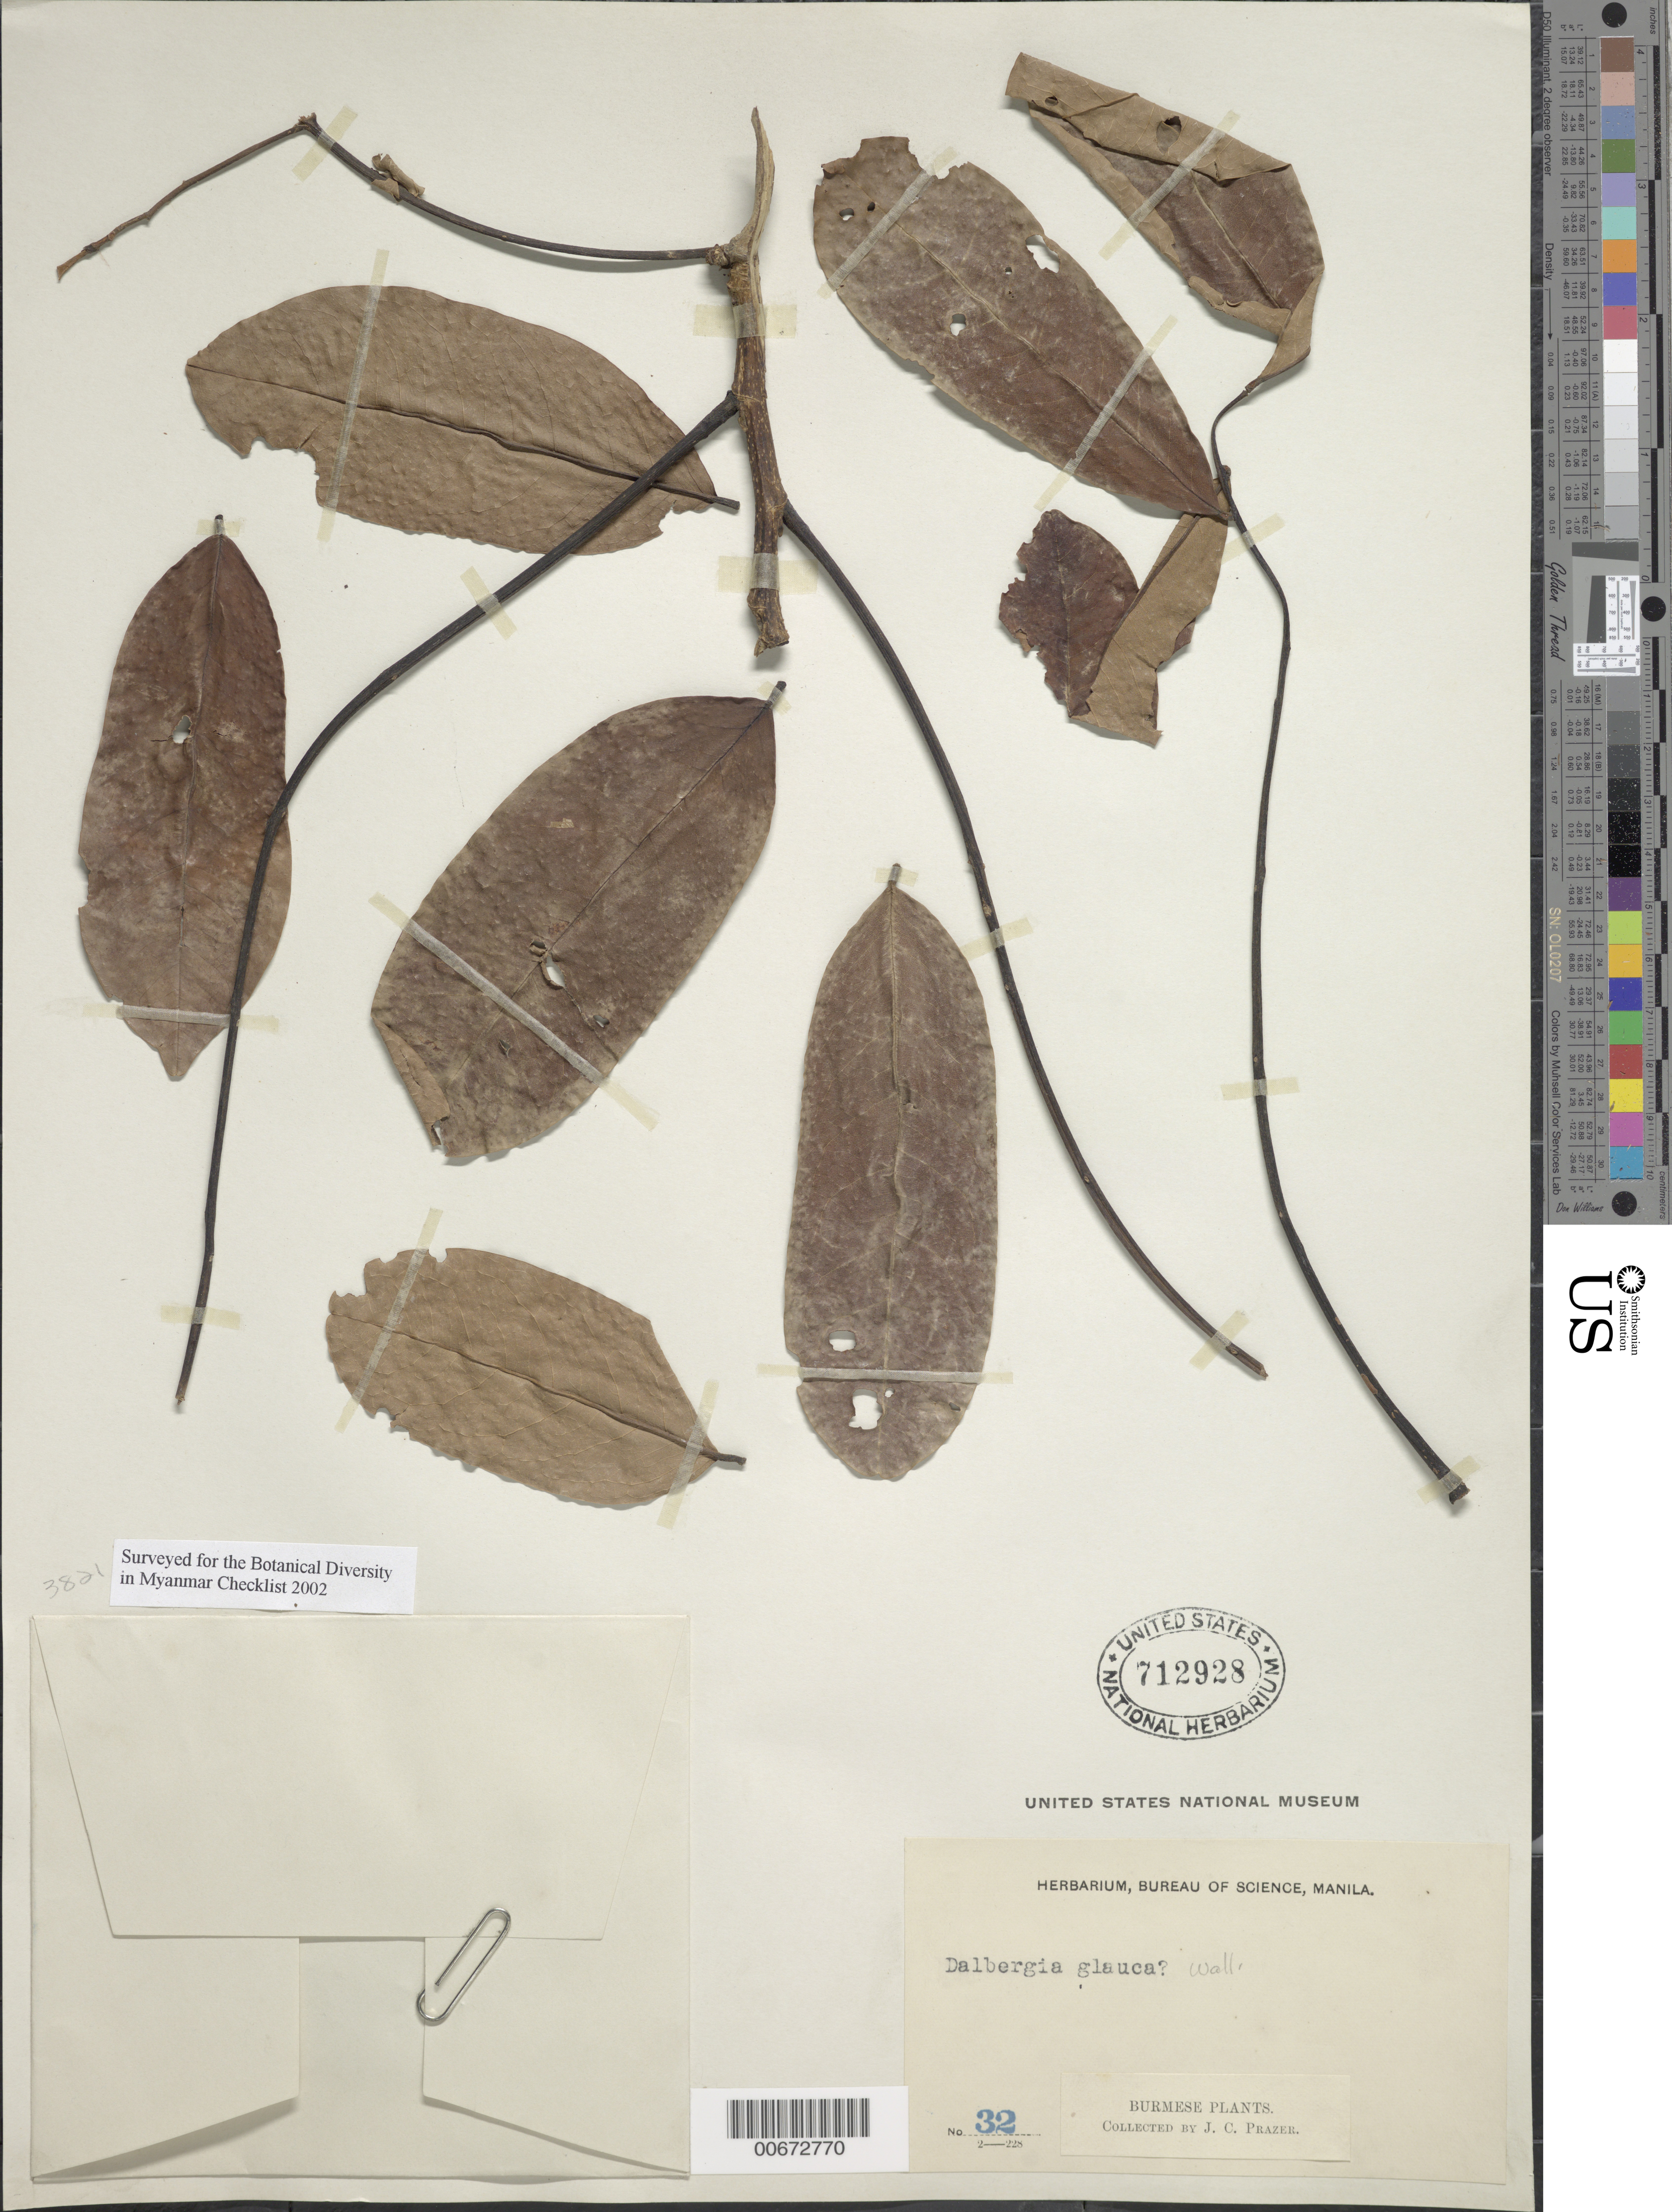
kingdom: Plantae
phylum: Tracheophyta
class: Magnoliopsida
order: Fabales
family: Fabaceae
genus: Dalbergia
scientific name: Dalbergia glauca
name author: (Desv.) Amshoff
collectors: J. Prazer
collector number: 32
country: Myanmar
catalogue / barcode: US 712928